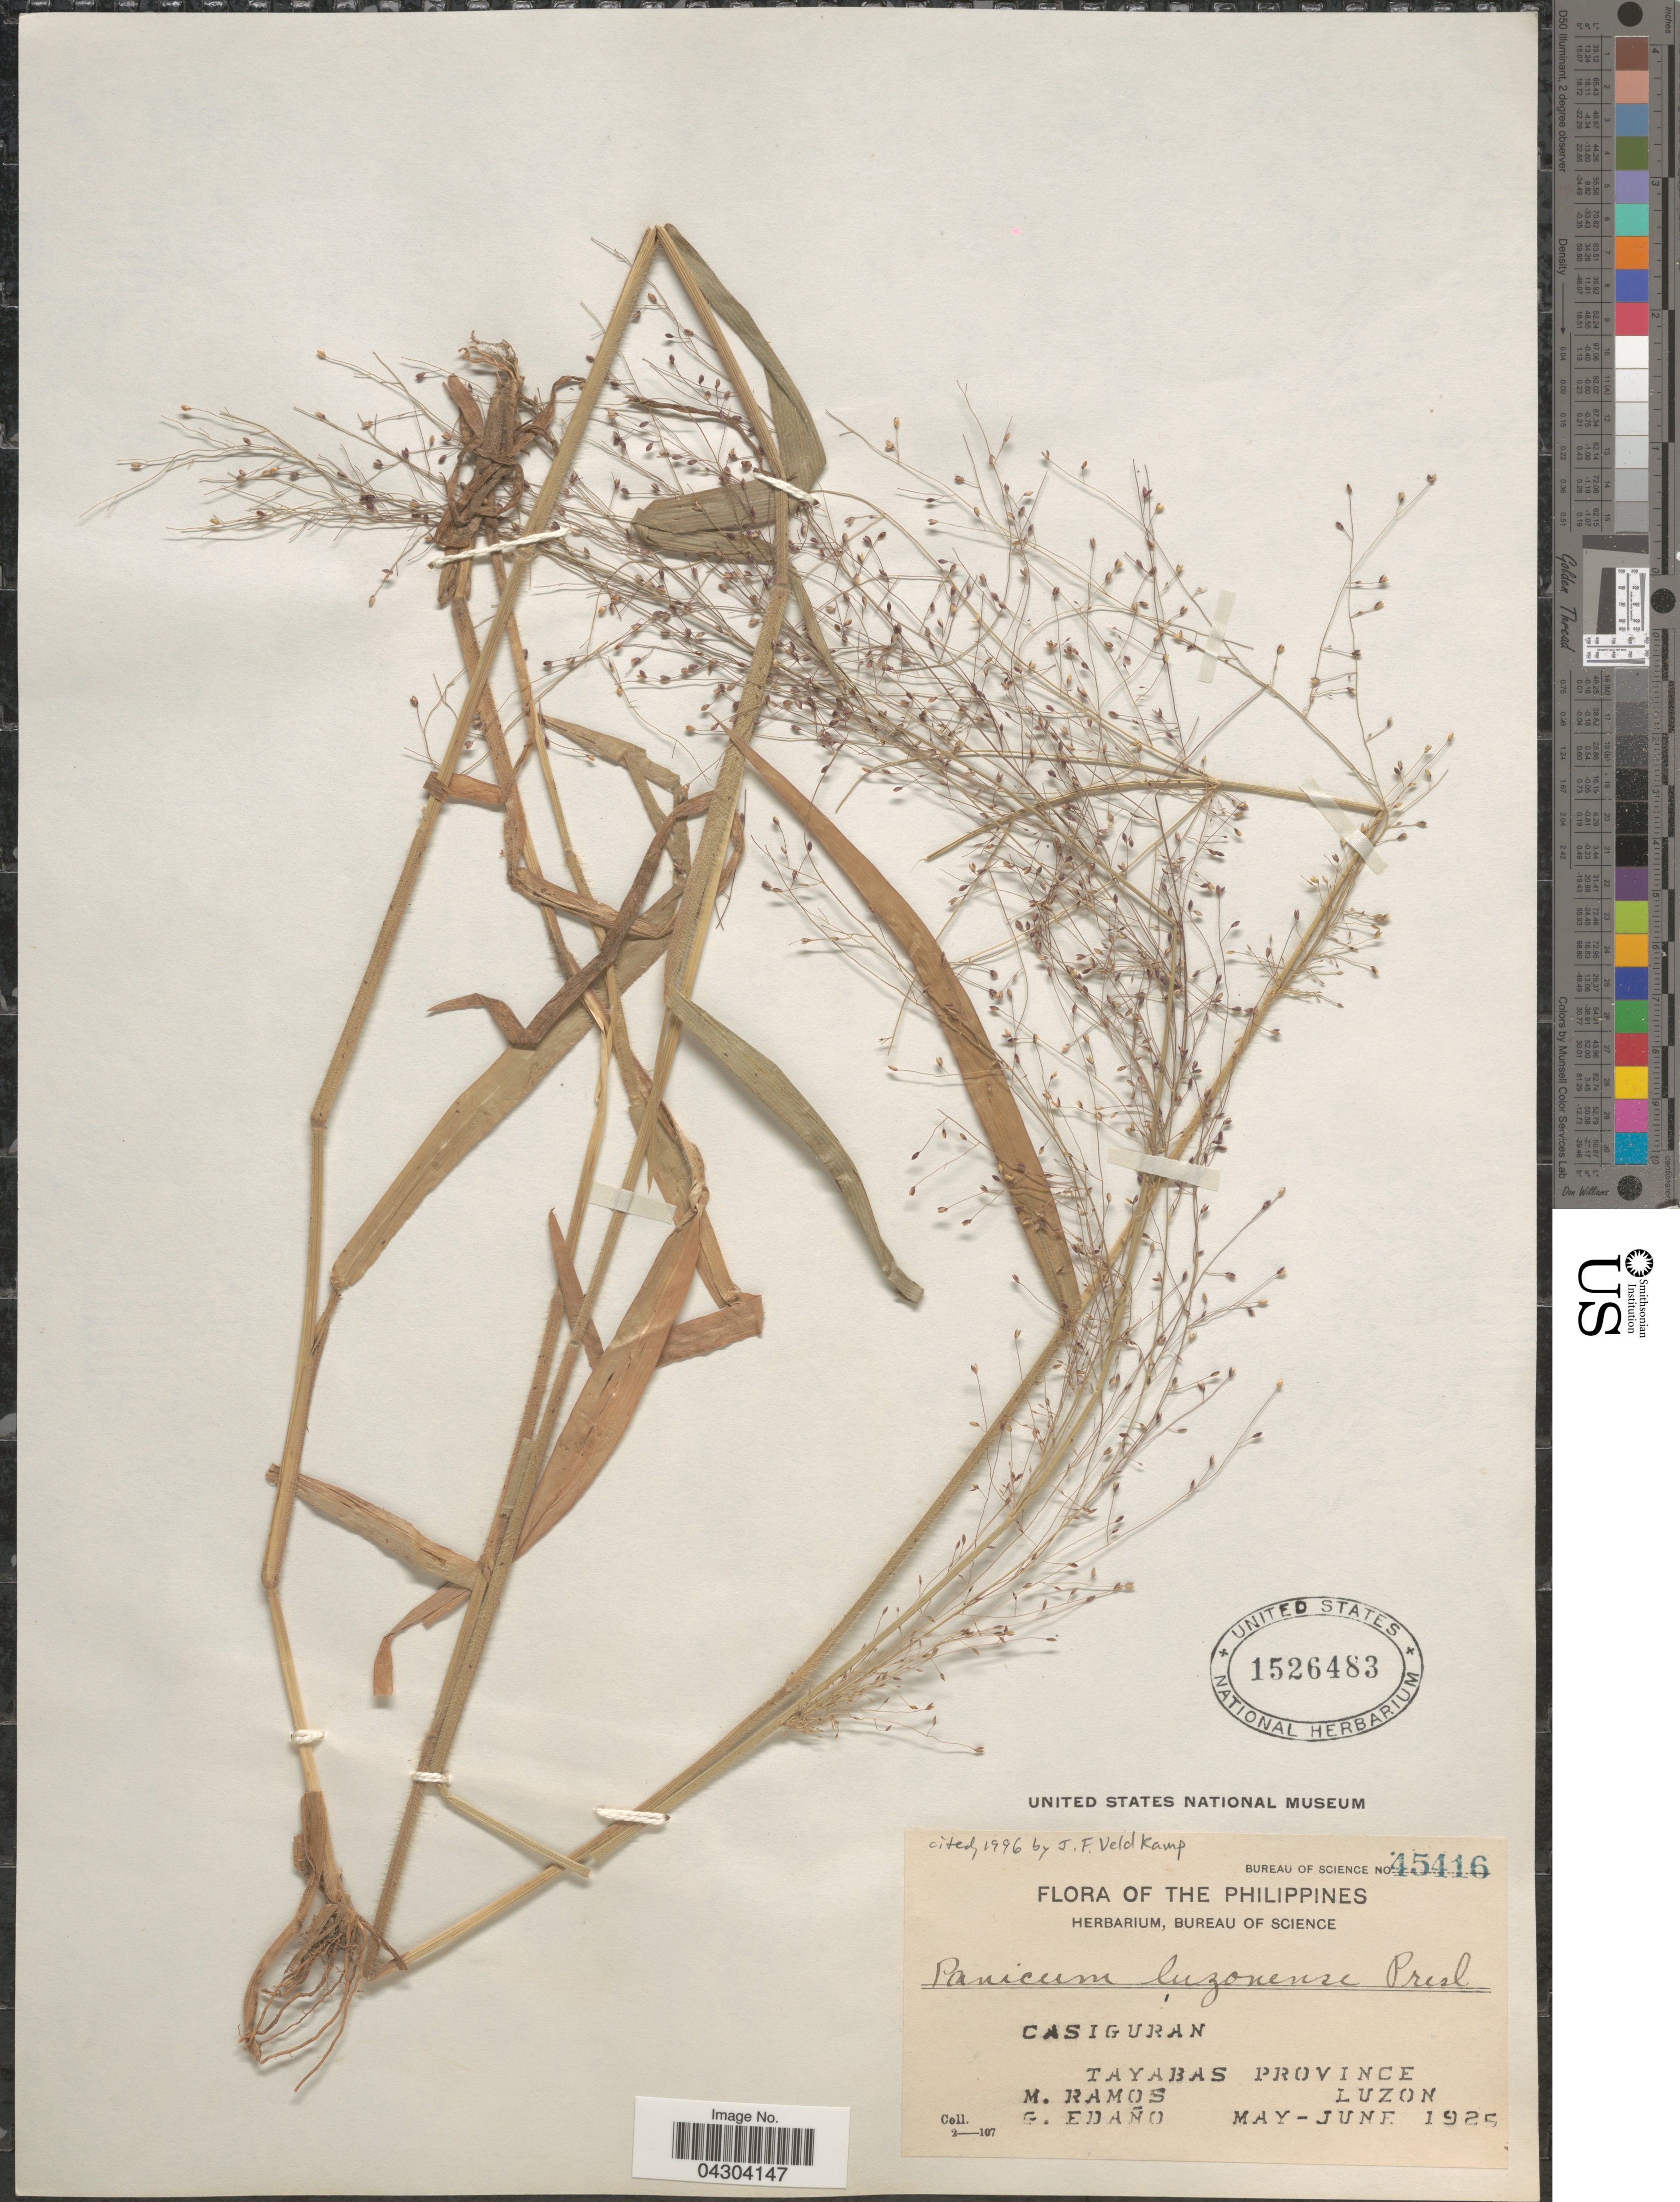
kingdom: Plantae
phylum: Tracheophyta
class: Liliopsida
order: Poales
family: Poaceae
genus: Panicum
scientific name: Panicum luzonense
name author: J. Presl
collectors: M. Ramos & G. Edaño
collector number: Bureau of Science 45416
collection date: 1925-05/1925-06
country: Philippines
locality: Casiguran. Tayabas Province. Luzon.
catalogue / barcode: US 1526483